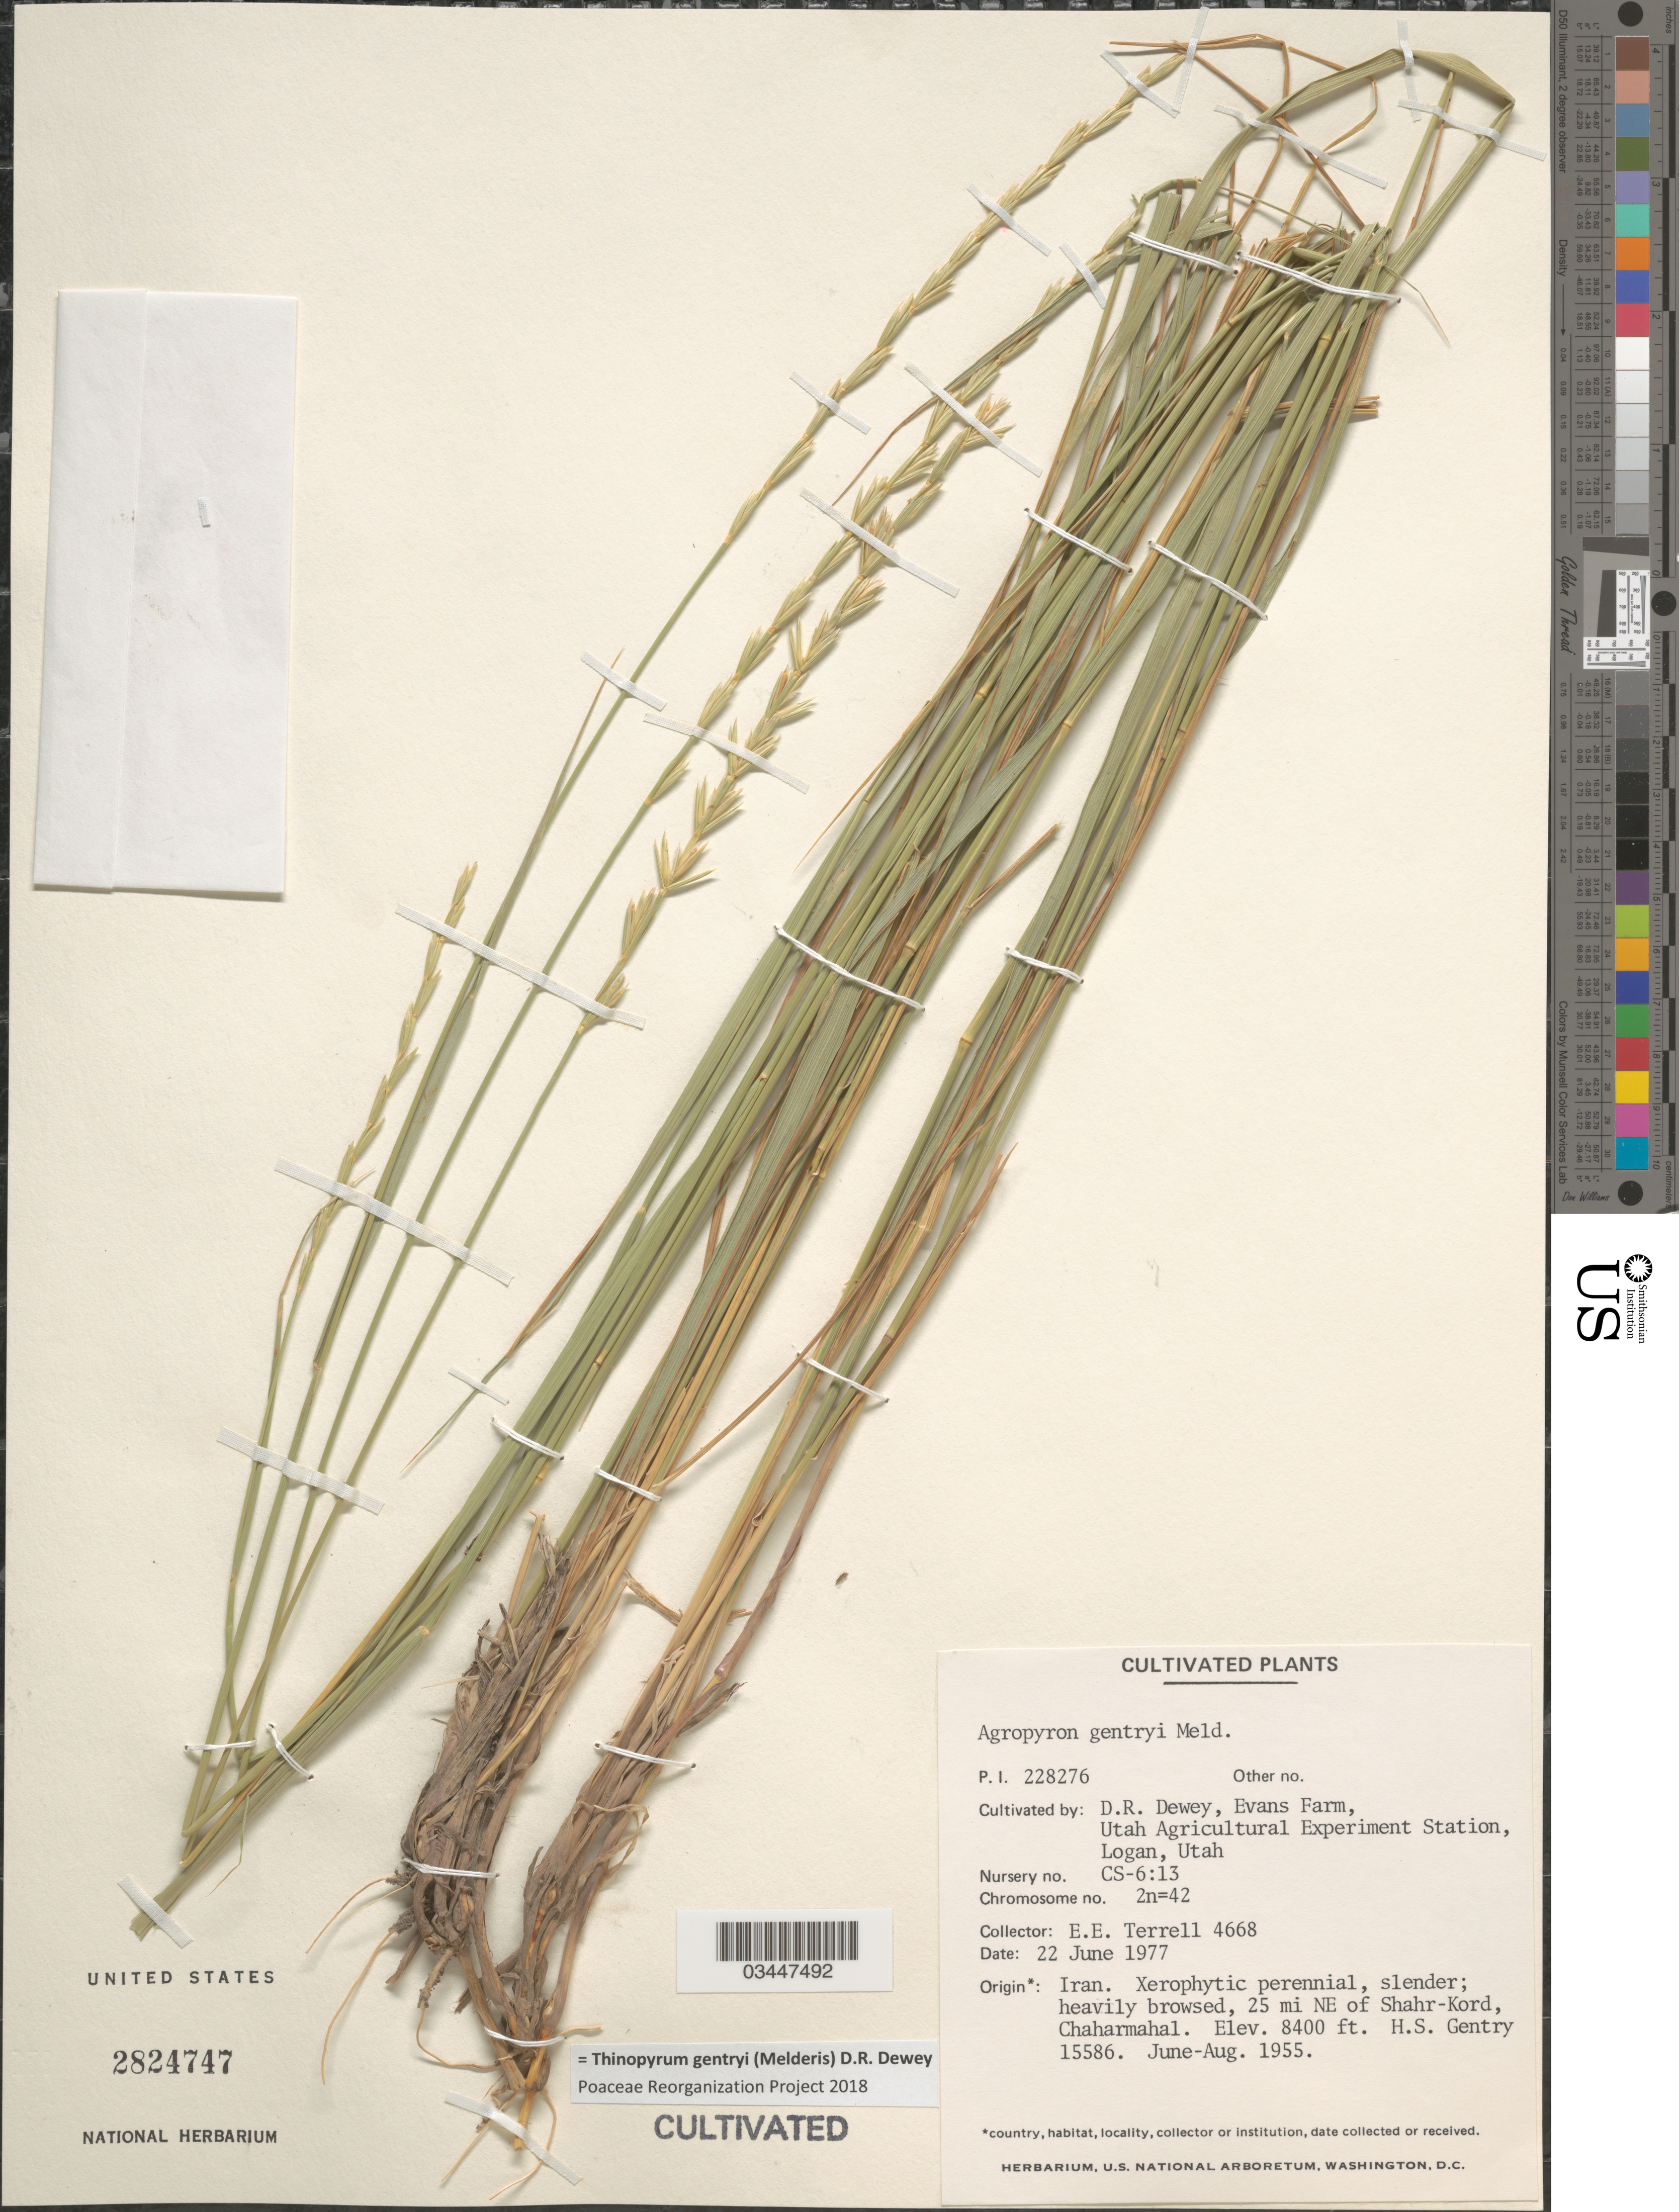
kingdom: Plantae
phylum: Tracheophyta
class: Liliopsida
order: Poales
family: Poaceae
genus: Thinopyrum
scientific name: Thinopyrum gentryi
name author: (Melderis) Dewey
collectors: D. Dewey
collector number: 228276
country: United States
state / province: Utah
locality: Evans Farm, Utah Agricultural Experiment Station, Logan. Nursery no. CS-6:13.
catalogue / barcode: US 2824747